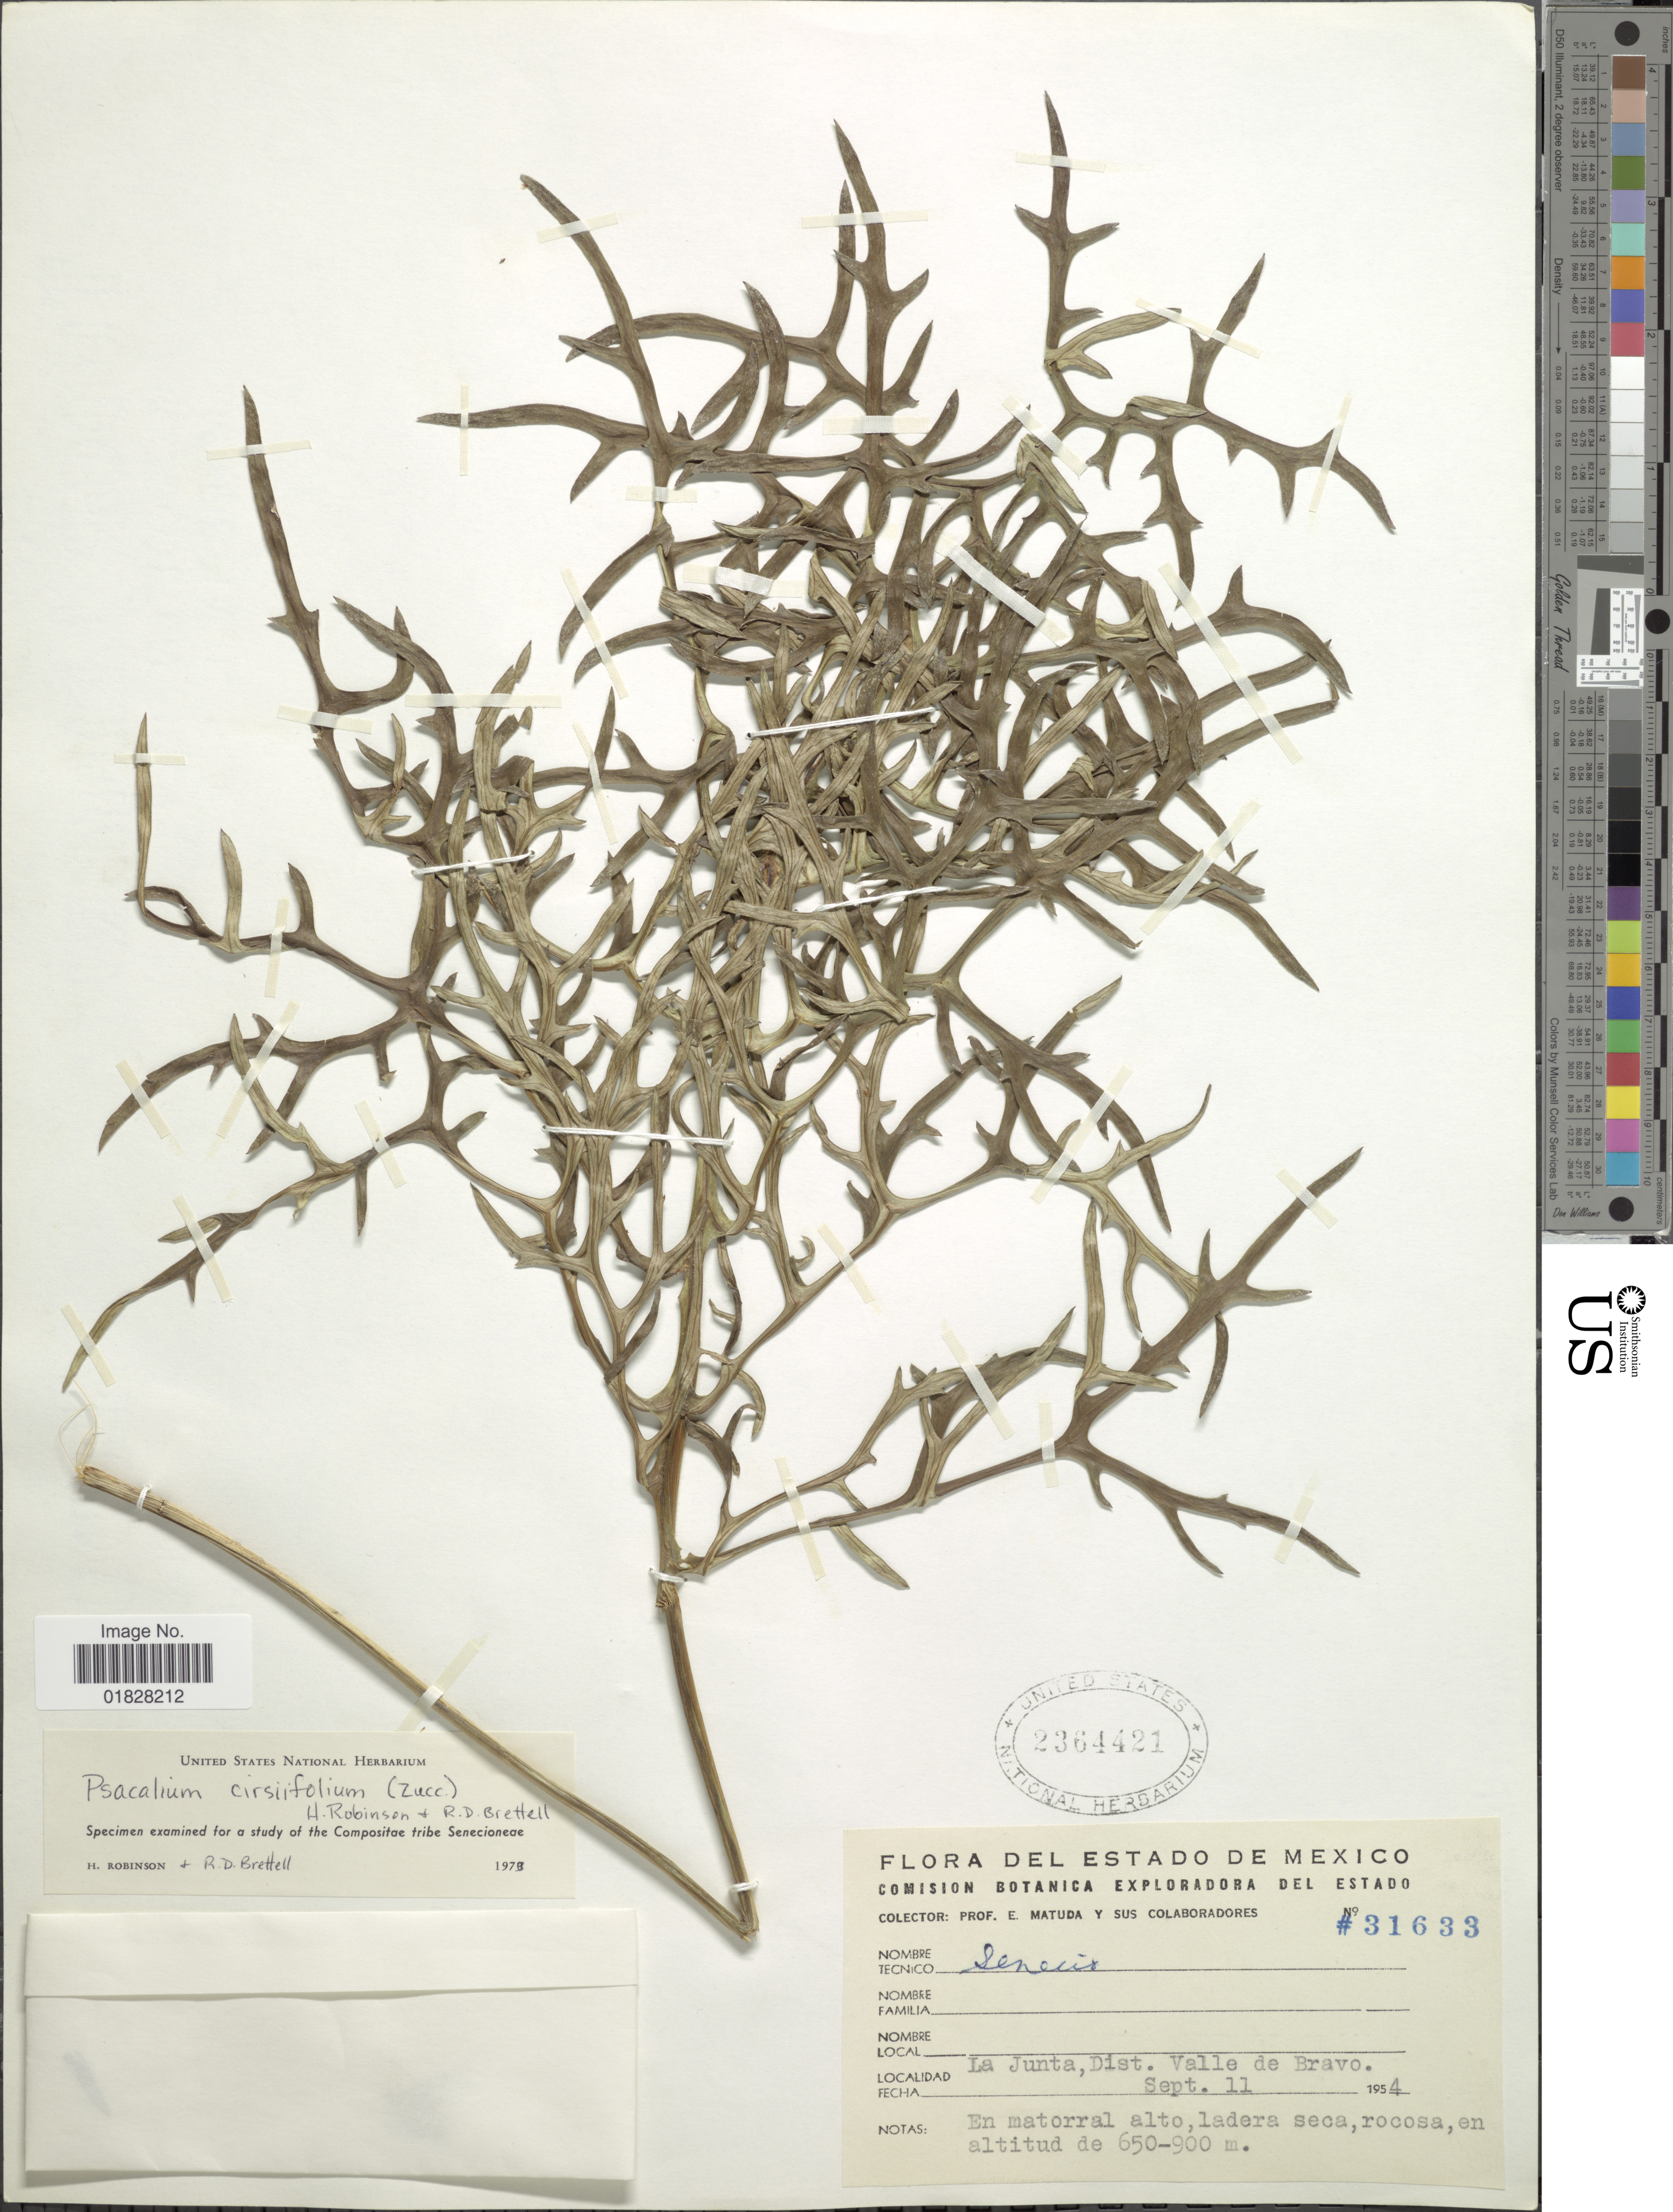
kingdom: Plantae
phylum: Tracheophyta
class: Magnoliopsida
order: Asterales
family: Asteraceae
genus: Psacalium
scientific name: Psacalium cirsiifolium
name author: (Zucc.) H. Rob. & Brettell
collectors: E. Matuda & et al.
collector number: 31633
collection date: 1954-09-11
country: Mexico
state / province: México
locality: Estado de Mexico. La Junta, Dist. Valle de Bravo.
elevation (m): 650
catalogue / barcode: US 2364421